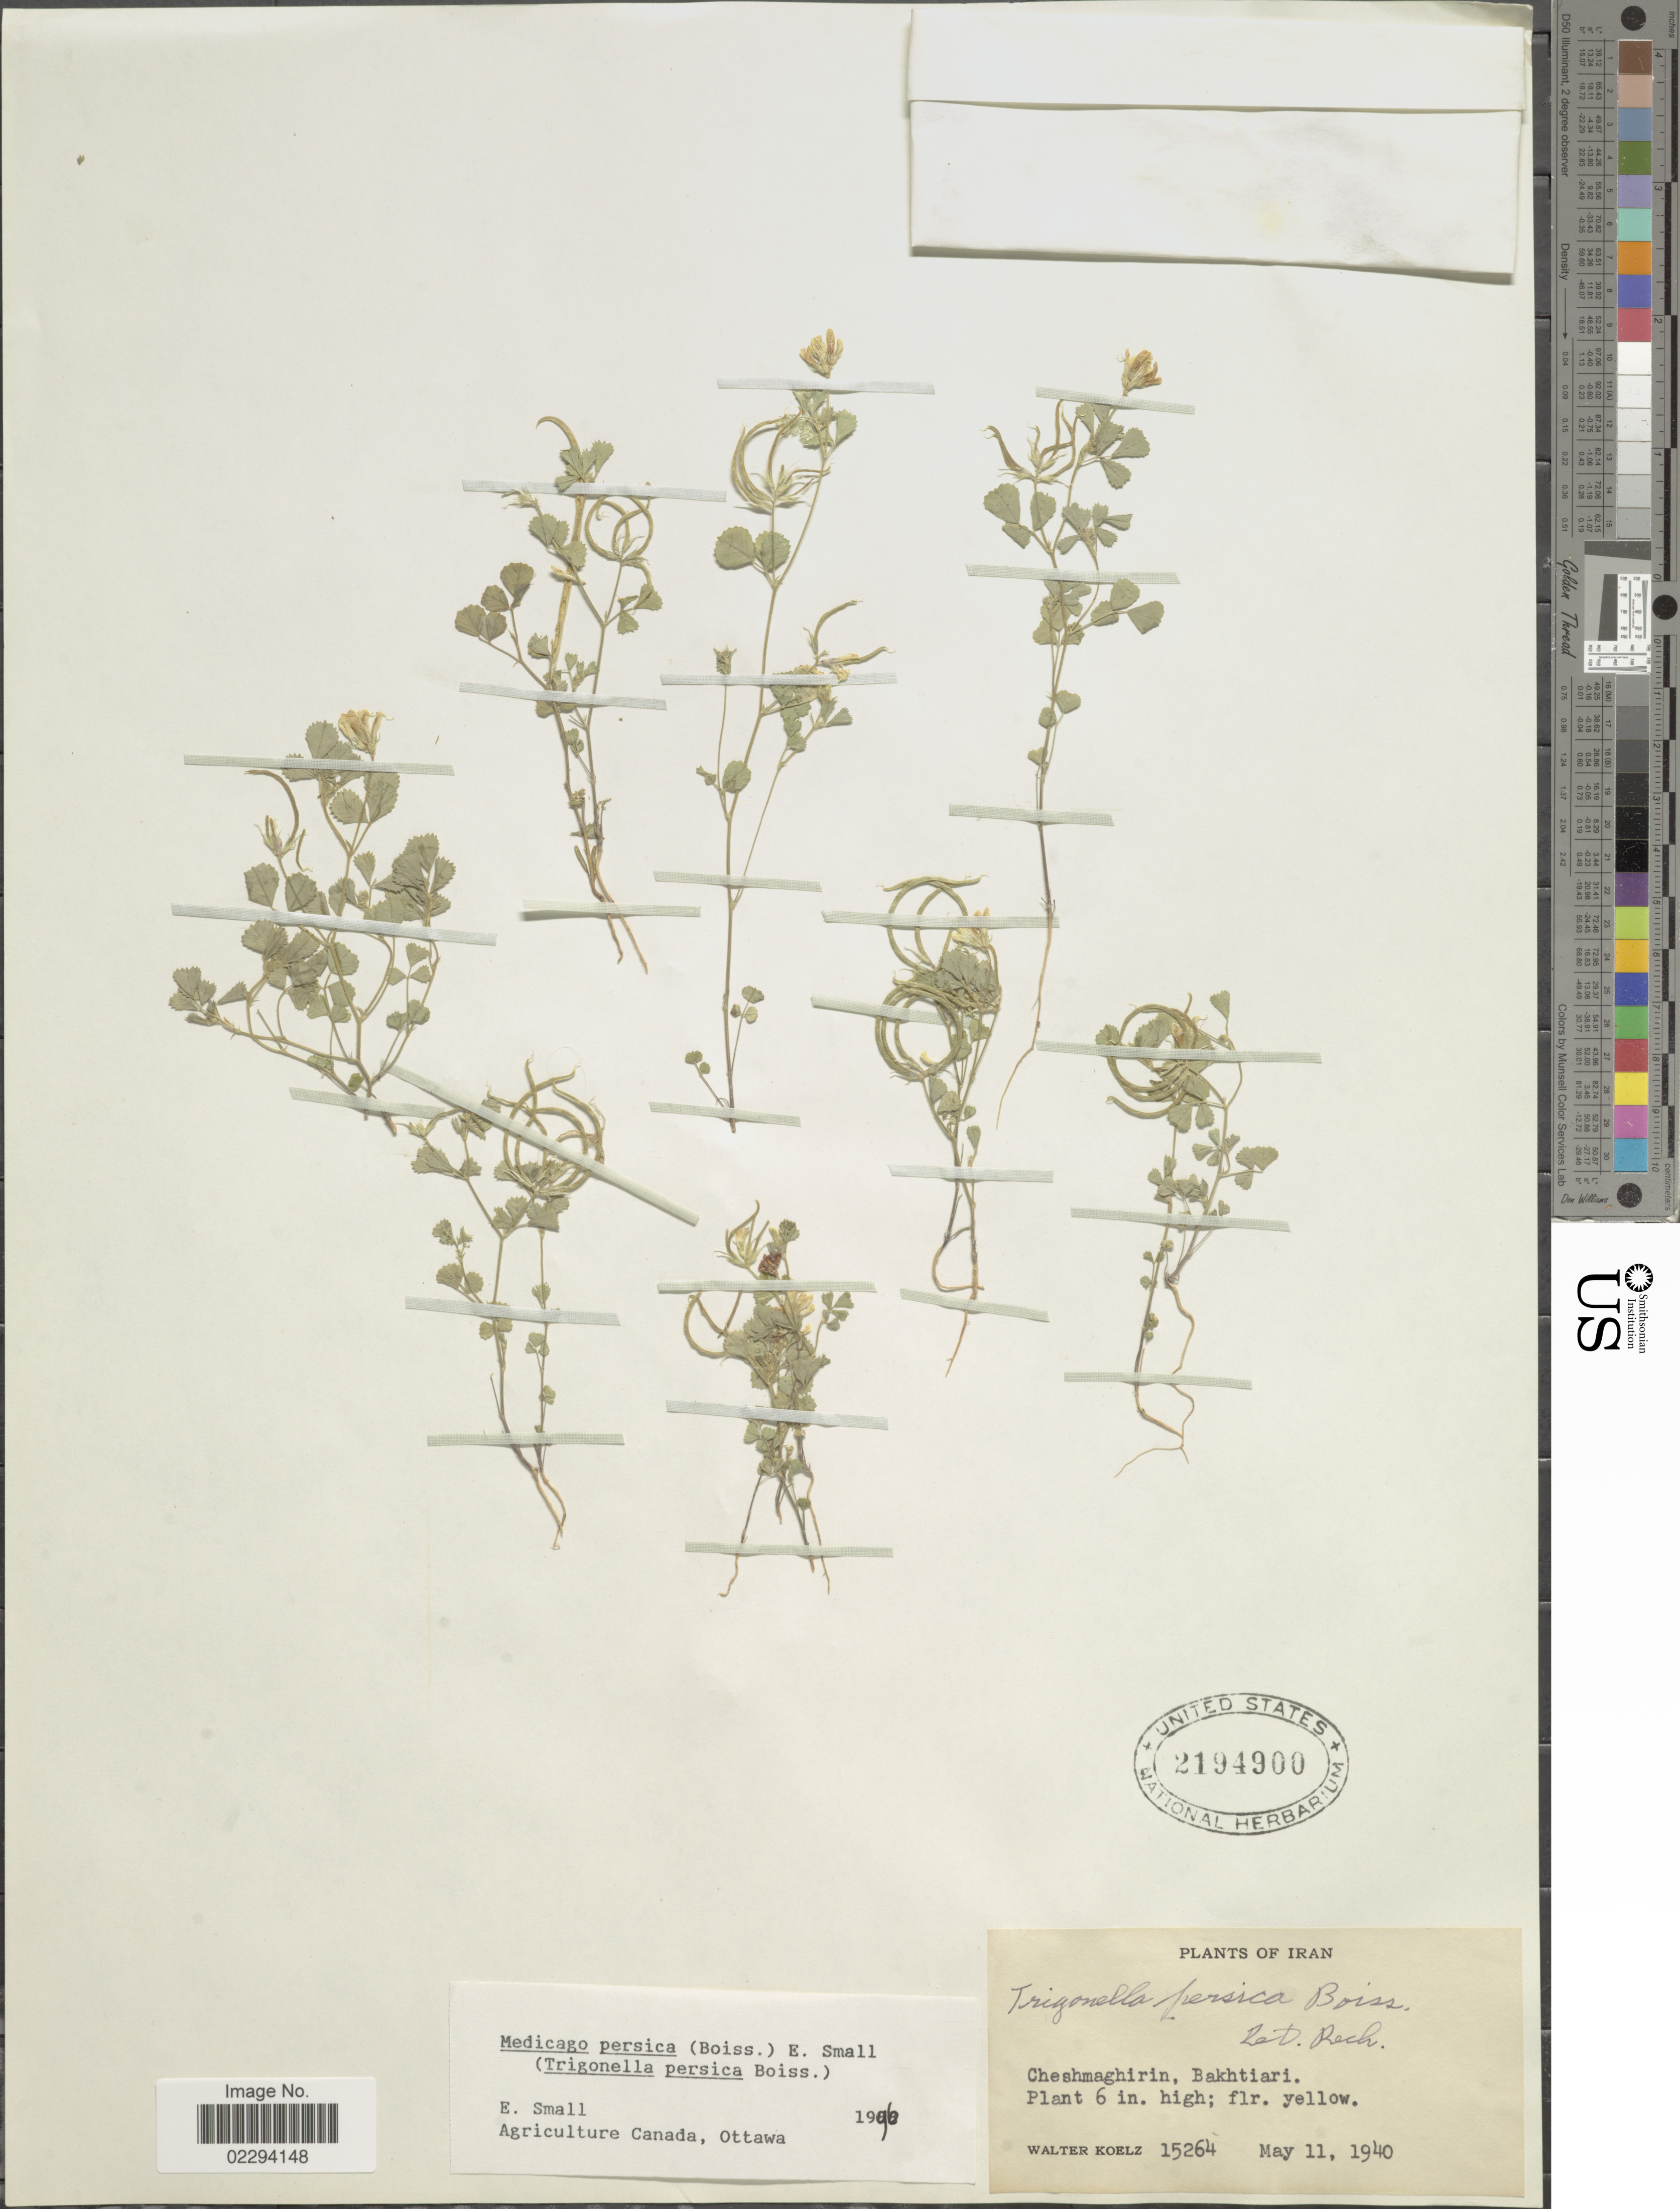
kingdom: Plantae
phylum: Tracheophyta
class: Magnoliopsida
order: Fabales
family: Fabaceae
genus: Medicago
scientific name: Medicago persica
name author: (Boiss.) Small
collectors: W. N. Koelz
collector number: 15264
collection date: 1940-05-11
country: Iran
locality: Cheshmaghirin, Bakhtiari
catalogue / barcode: US 2194900